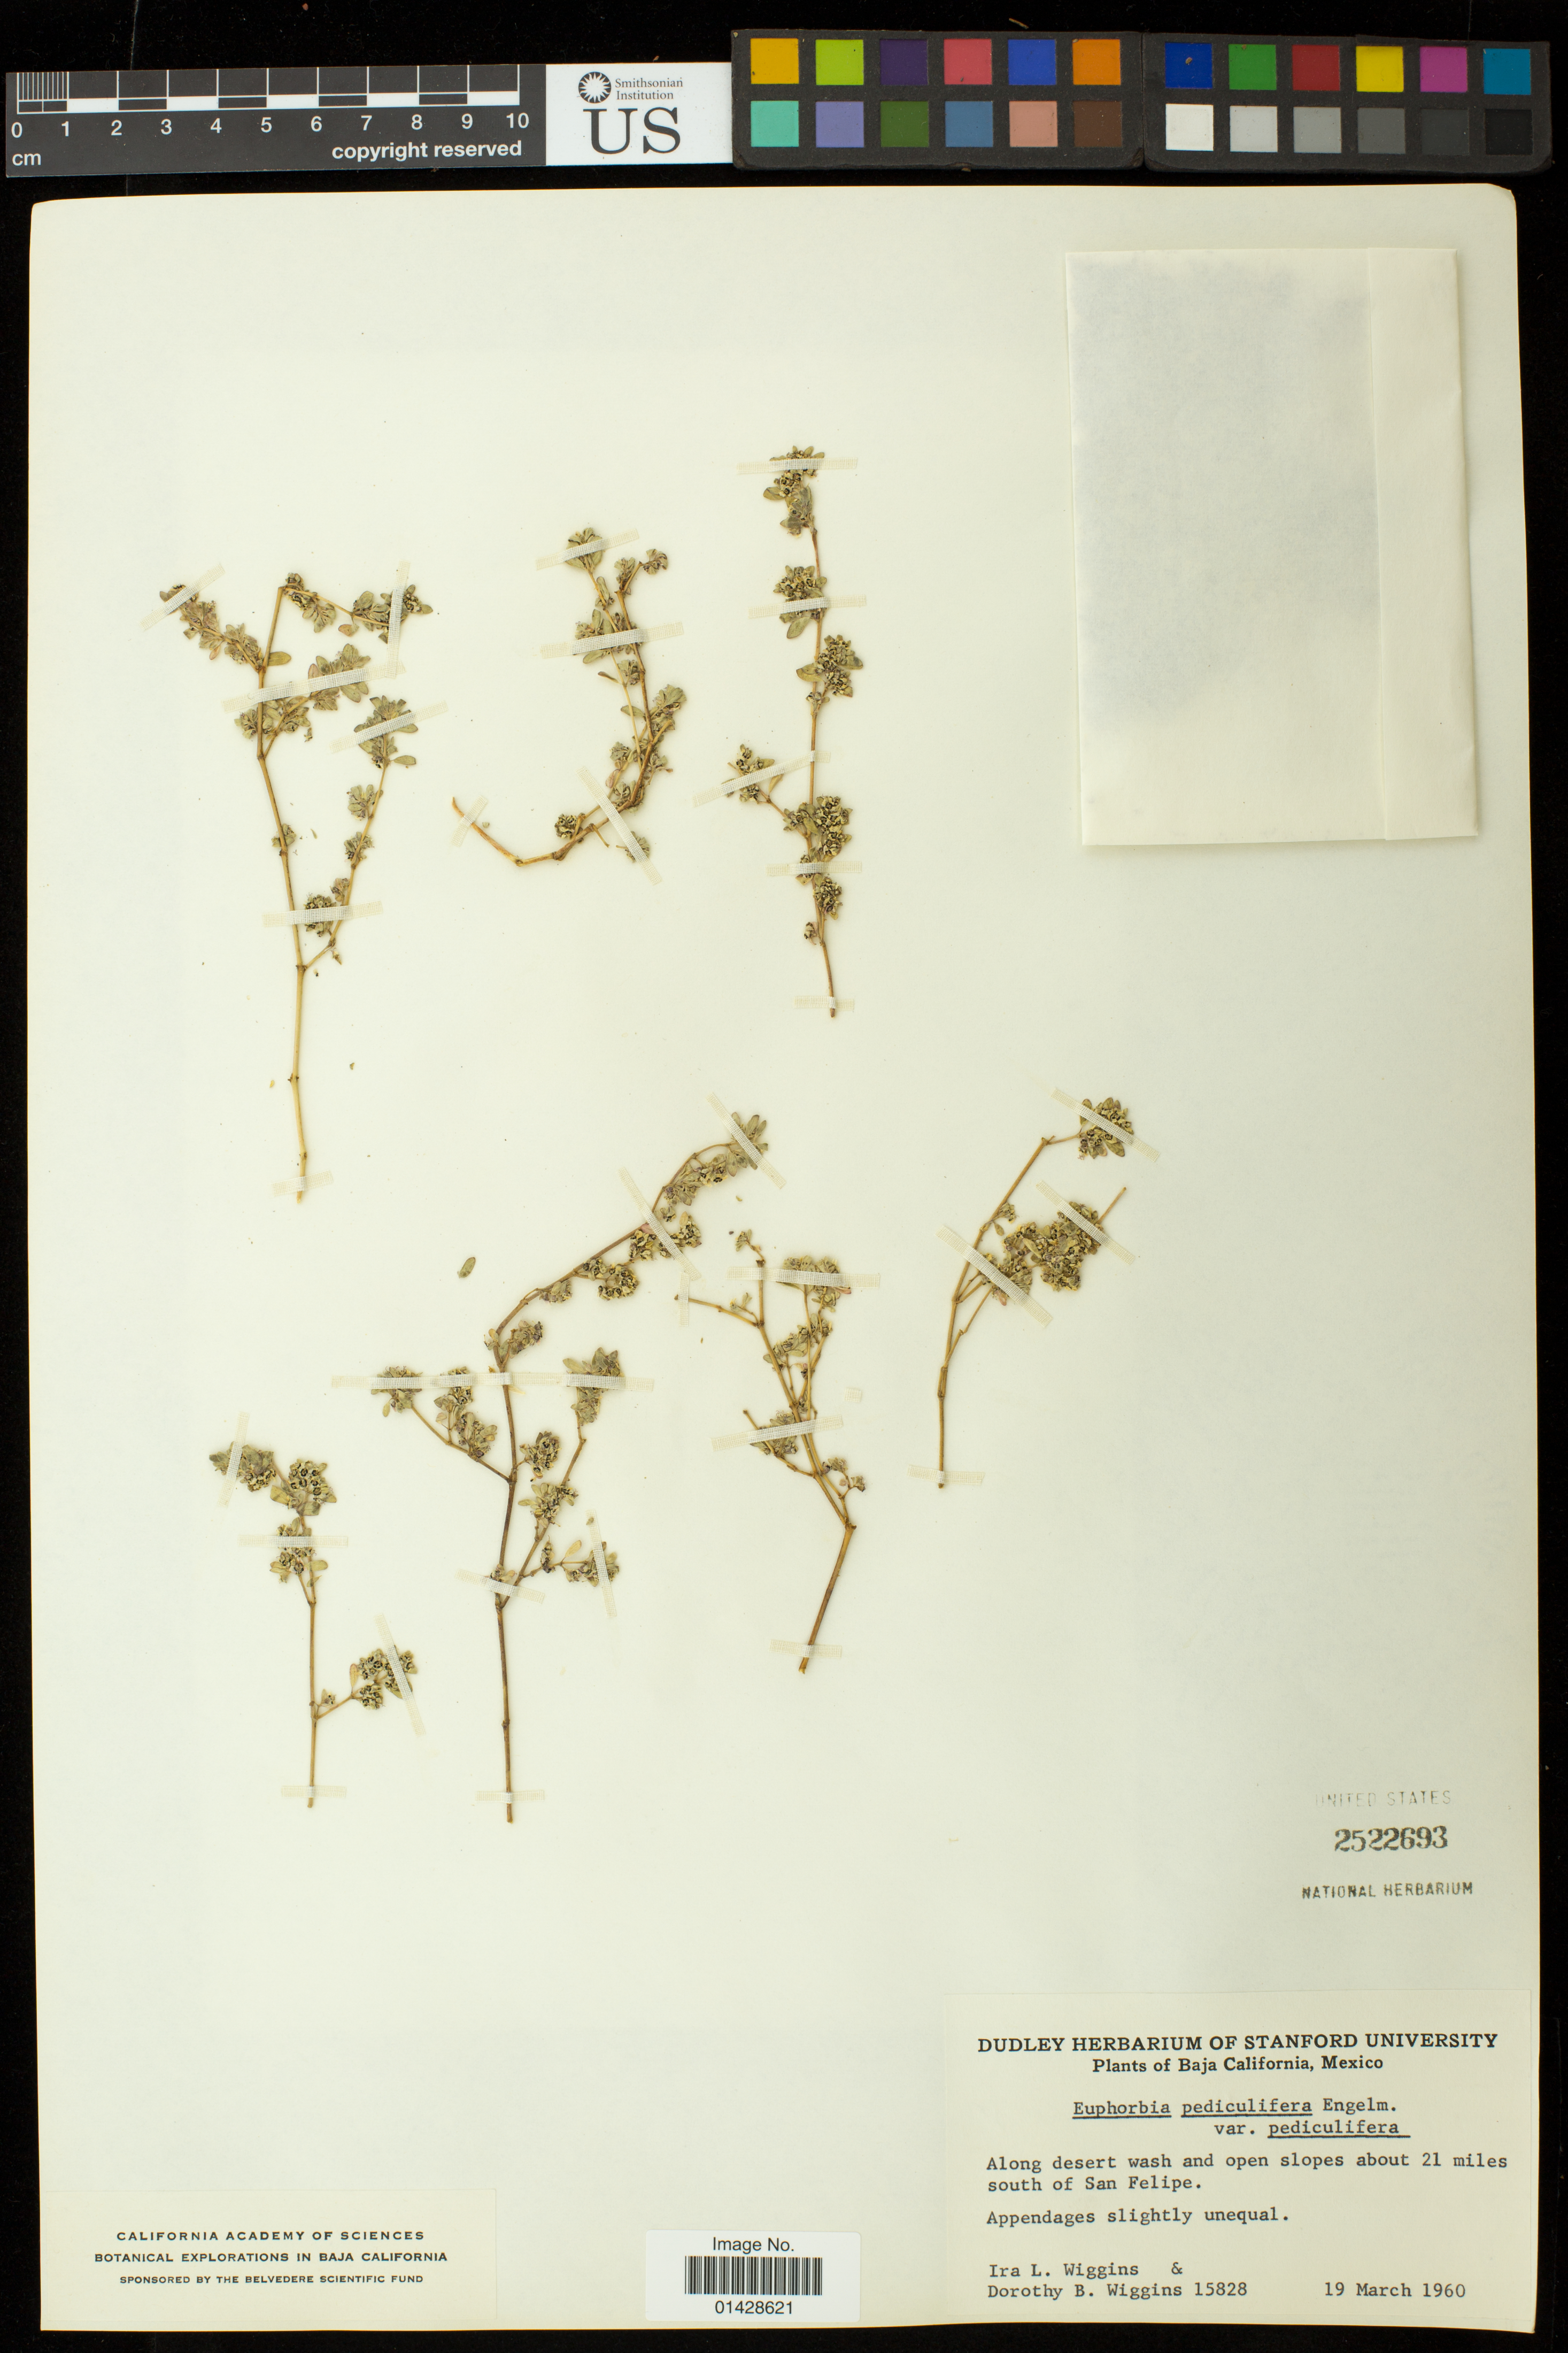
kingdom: Plantae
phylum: Tracheophyta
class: Magnoliopsida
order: Malpighiales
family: Euphorbiaceae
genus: Euphorbia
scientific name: Euphorbia pediculifera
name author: Engelm.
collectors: I. L. Wiggins & D. B. Wiggins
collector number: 15828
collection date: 1960-03-19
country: Mexico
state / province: Baja California Norte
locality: Along desert wash and open slopes about 21 miles south of San Felipe.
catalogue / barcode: US 2522693